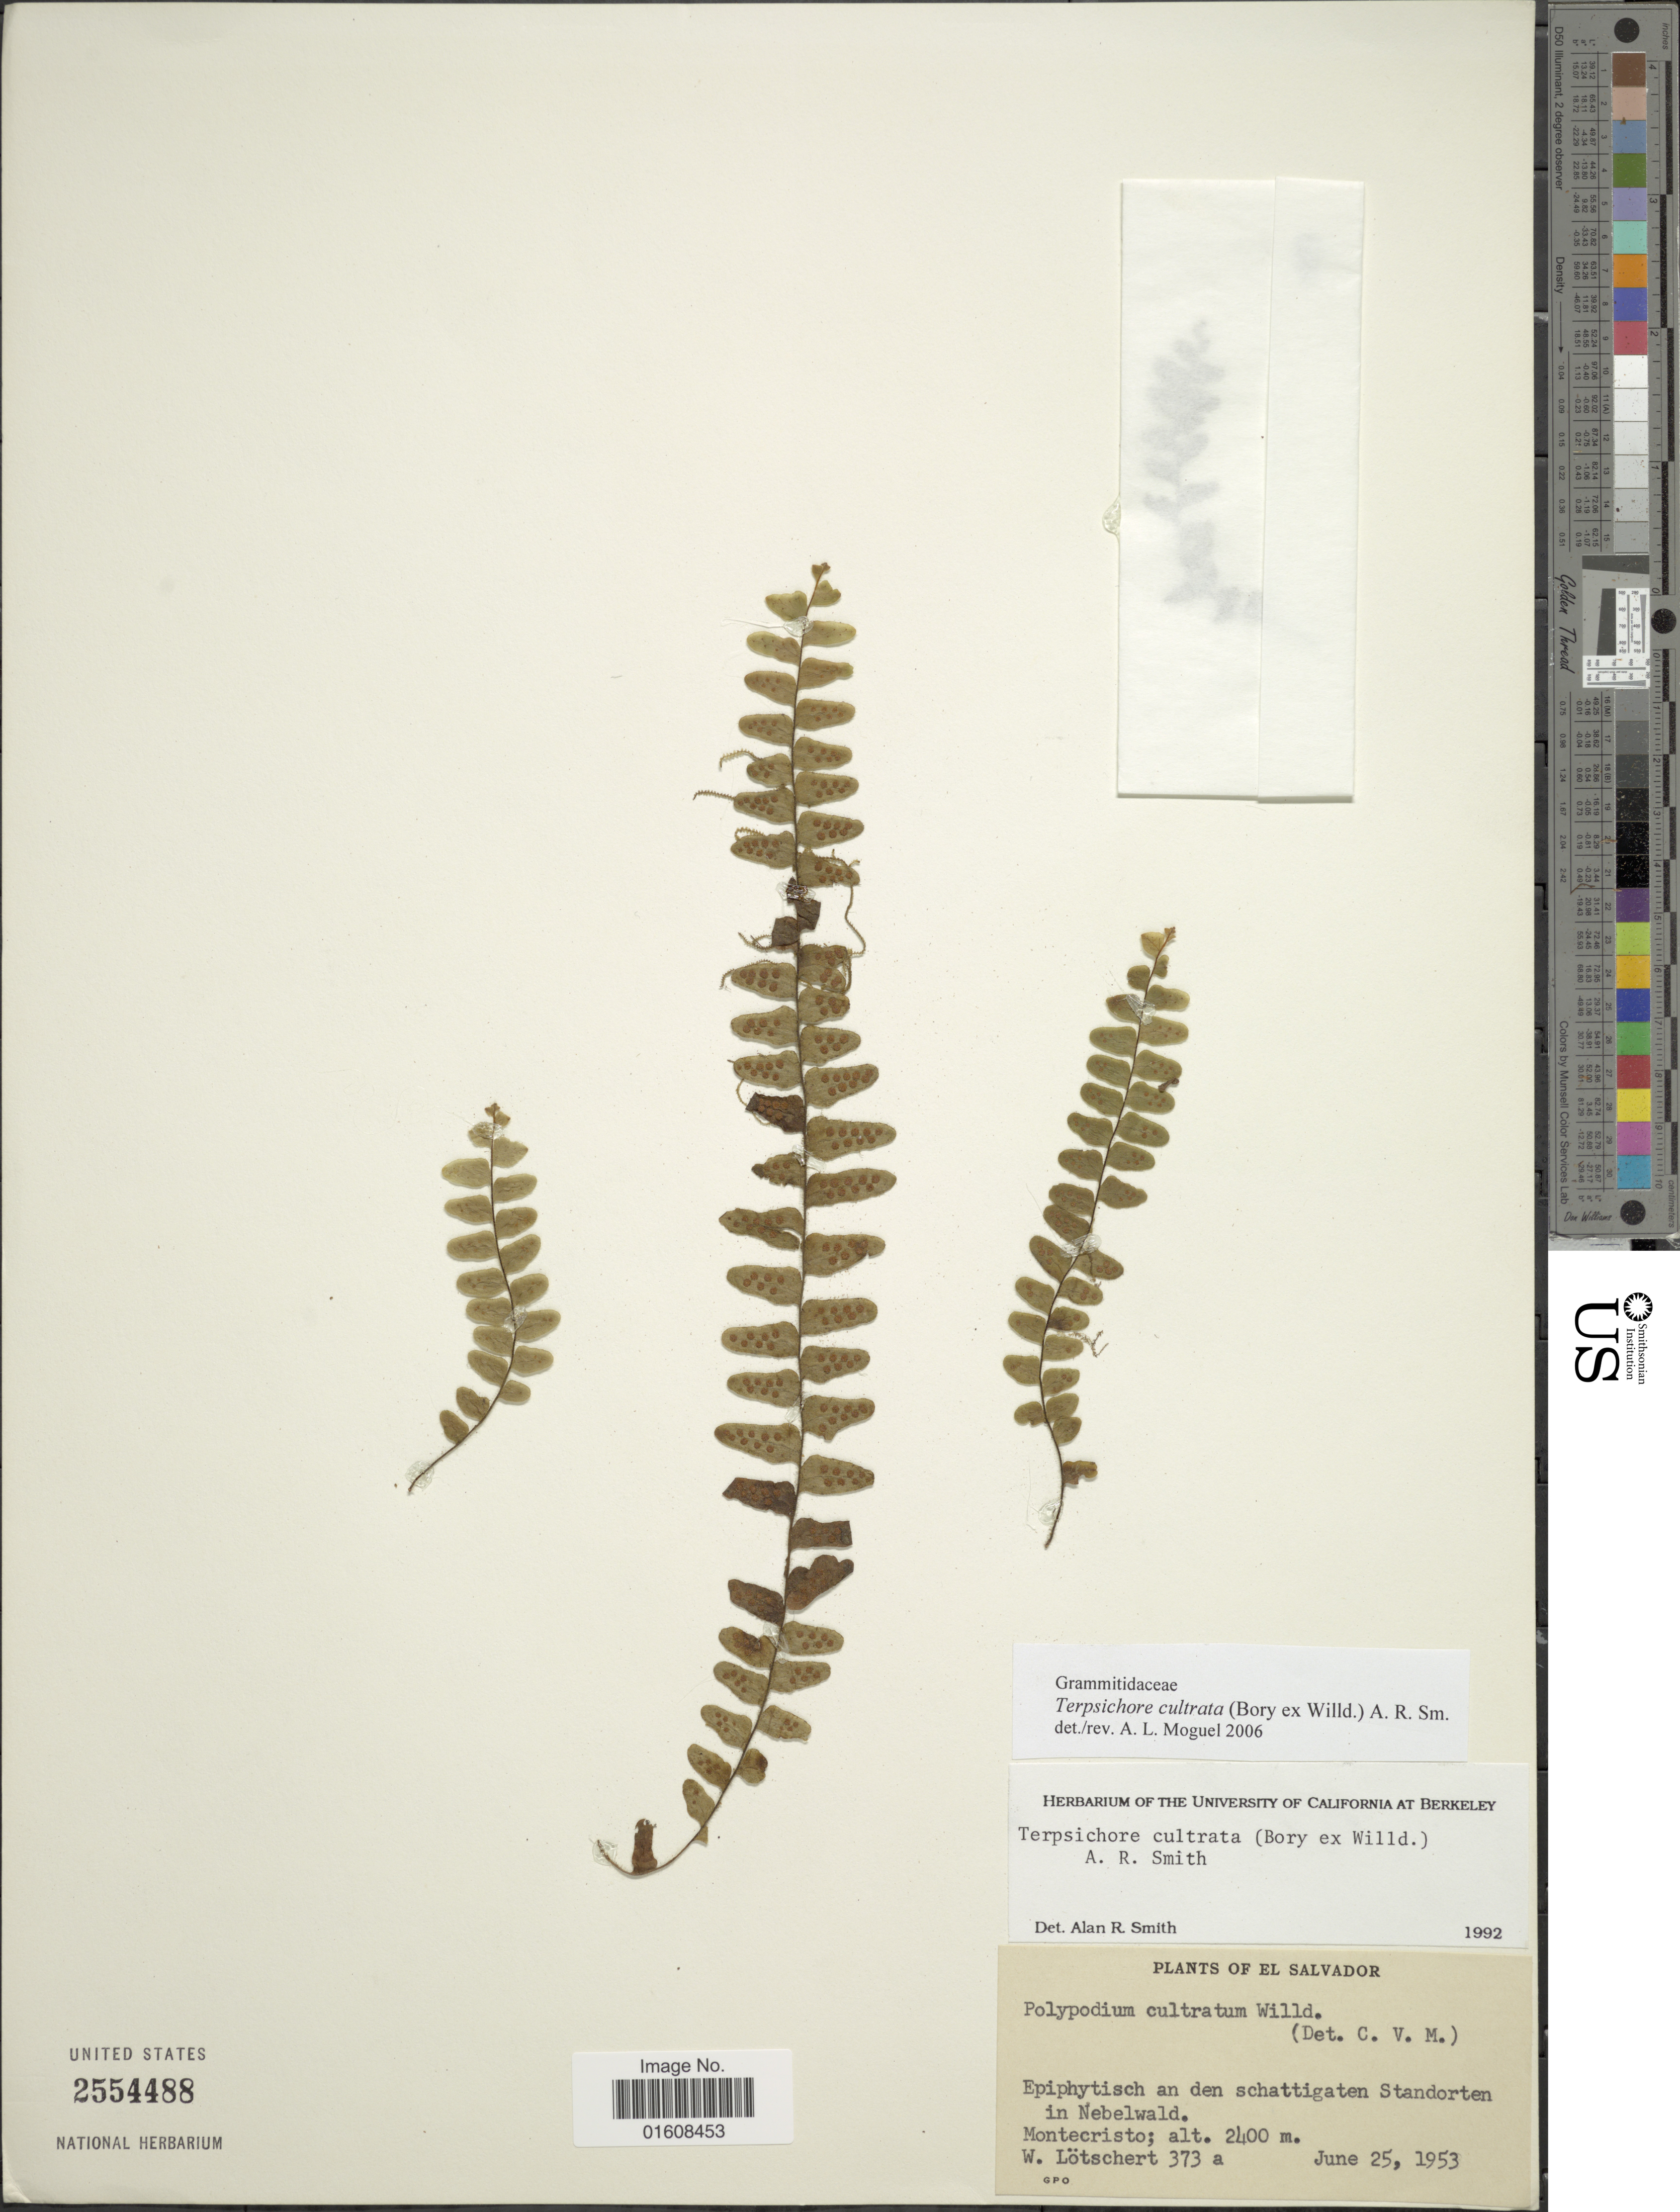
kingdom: Plantae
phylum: Tracheophyta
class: Polypodiopsida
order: Polypodiales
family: Polypodiaceae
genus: Alansmia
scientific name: Alansmia cultrata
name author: (Bory ex Willd.) Moguel & M. Kessler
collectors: W. Lötschert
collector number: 373a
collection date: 1953-06-25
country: El Salvador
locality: An den schattigaten Standorten in Nebelwald. Montecristo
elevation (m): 2400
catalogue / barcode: US 2554488